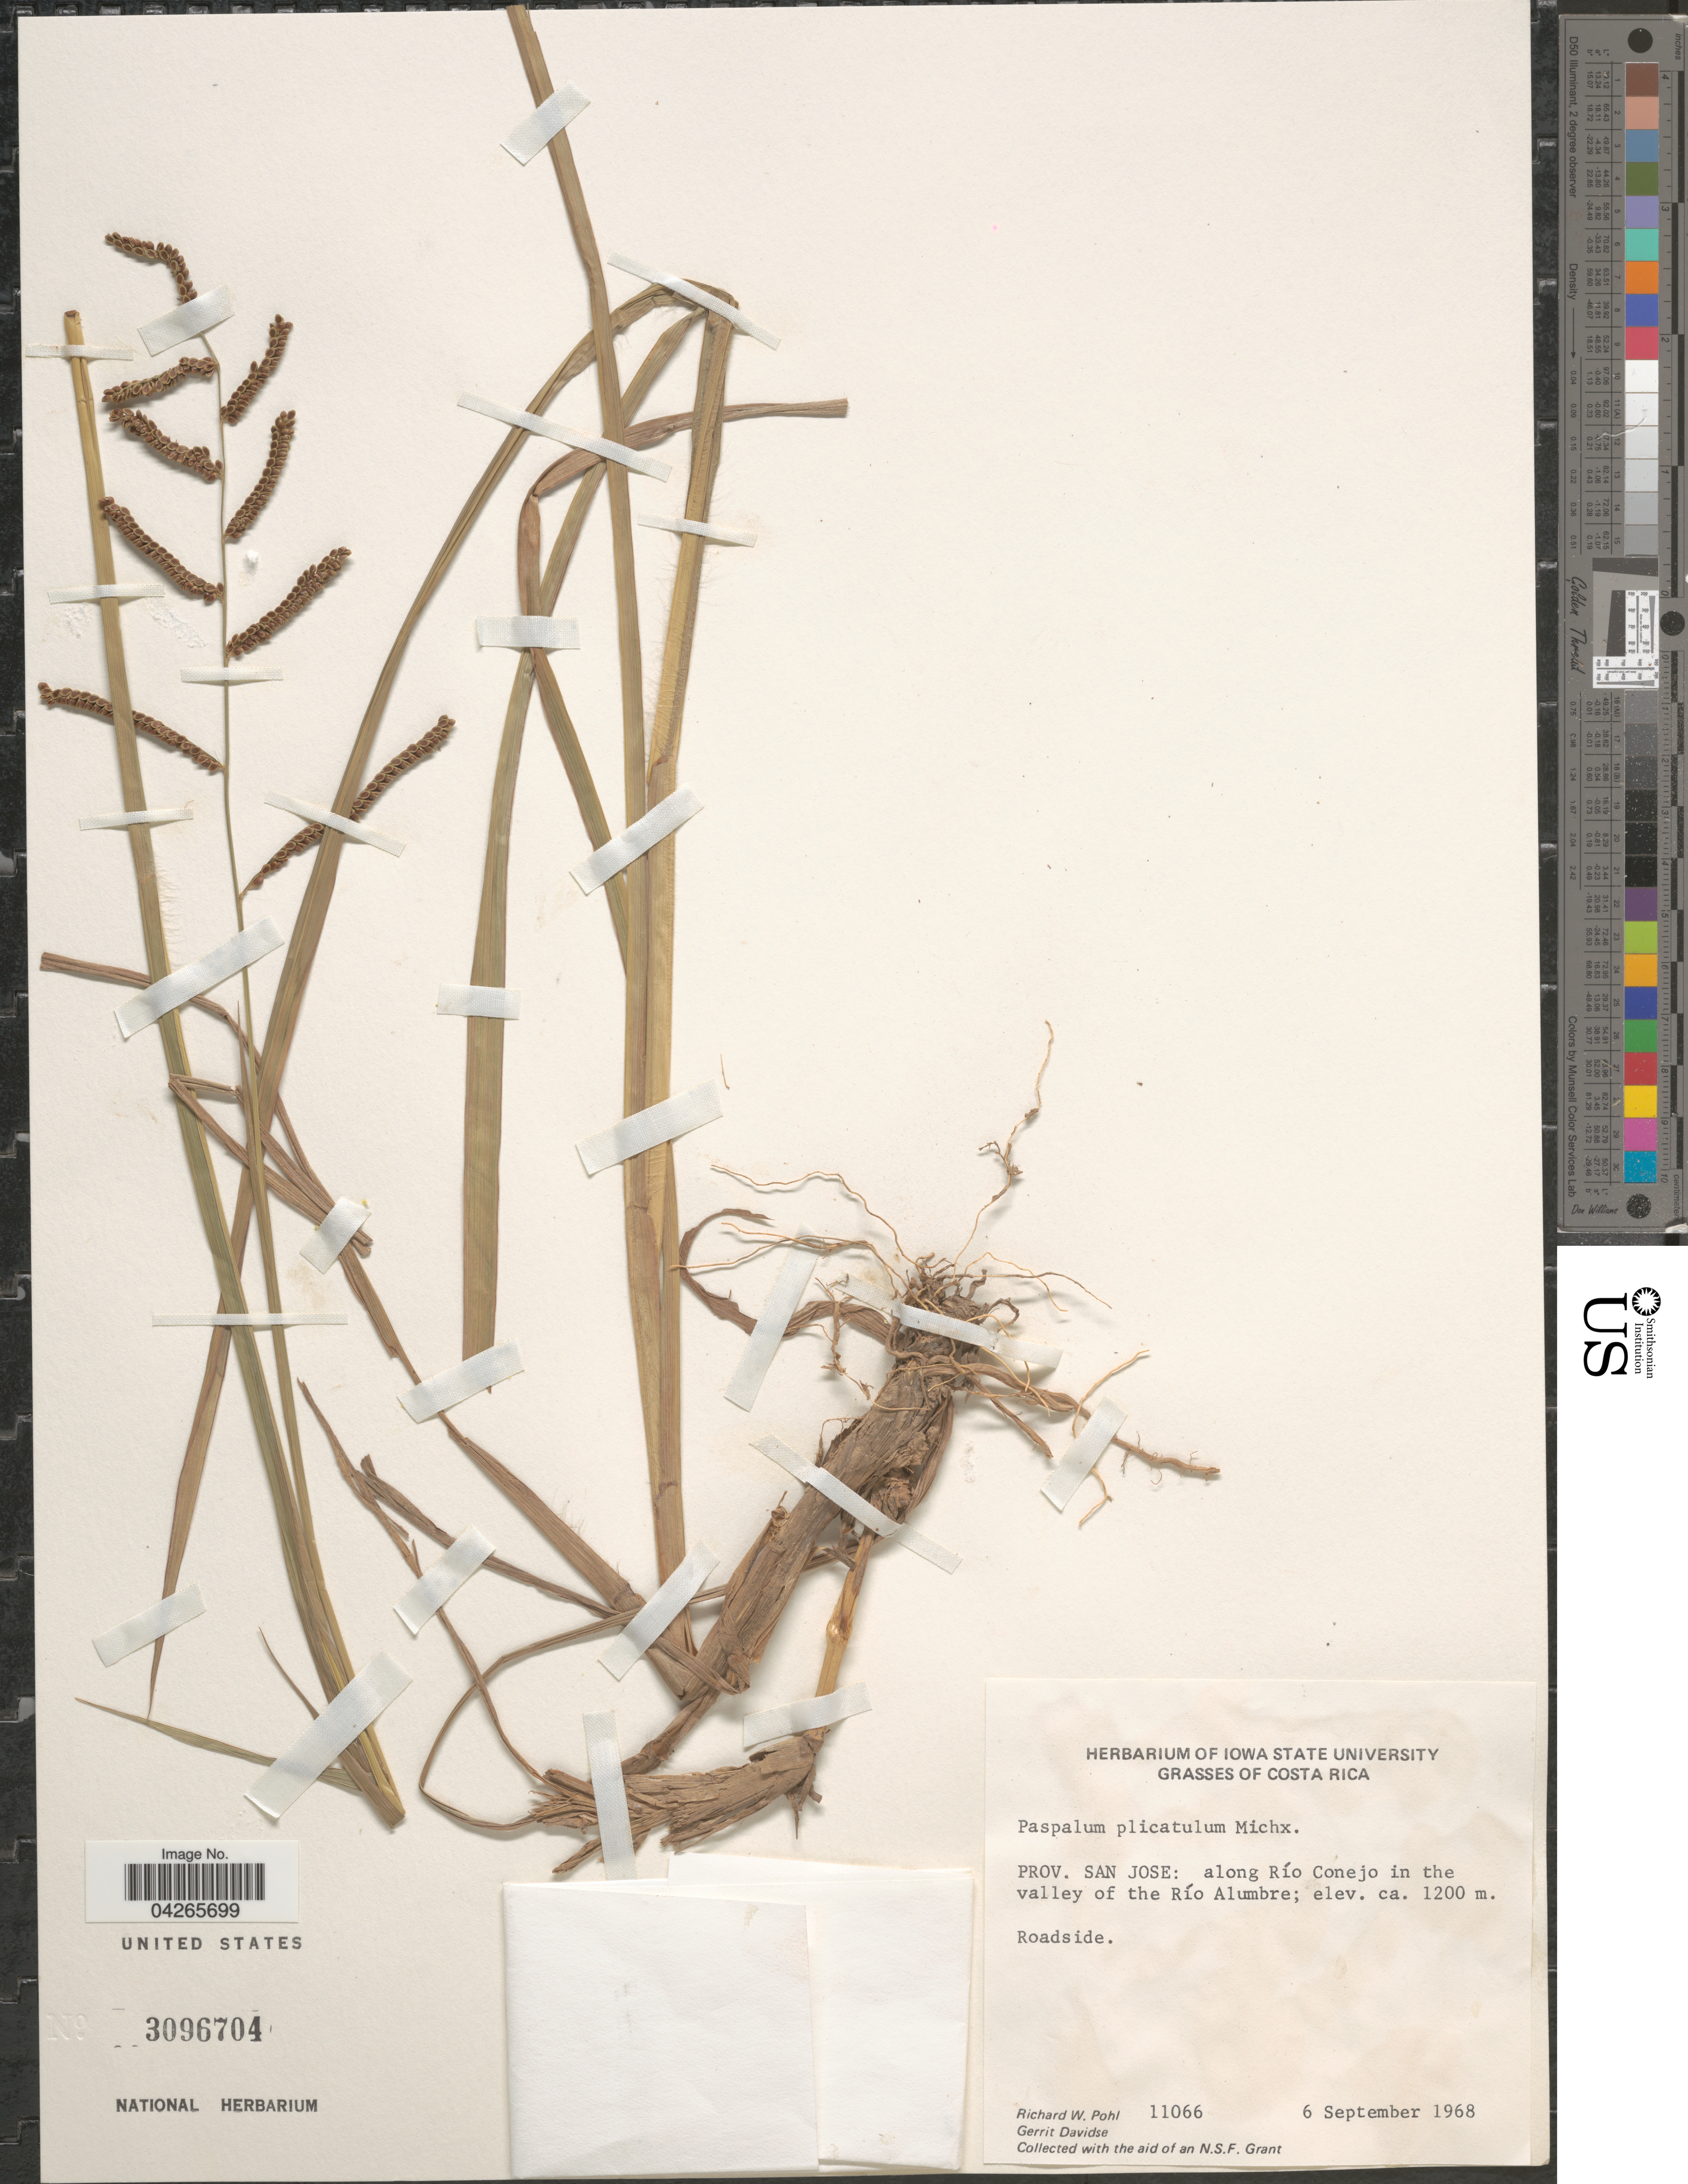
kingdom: Plantae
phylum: Tracheophyta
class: Liliopsida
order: Poales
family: Poaceae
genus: Paspalum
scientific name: Paspalum plicatulum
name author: Michx.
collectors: R. W. Pohl & G. Davidse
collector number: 11066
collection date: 1968-09-06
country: Costa Rica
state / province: San José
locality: Along Río Conejo in the valley of the Río Alumbre.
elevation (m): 1200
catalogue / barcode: US 3096704